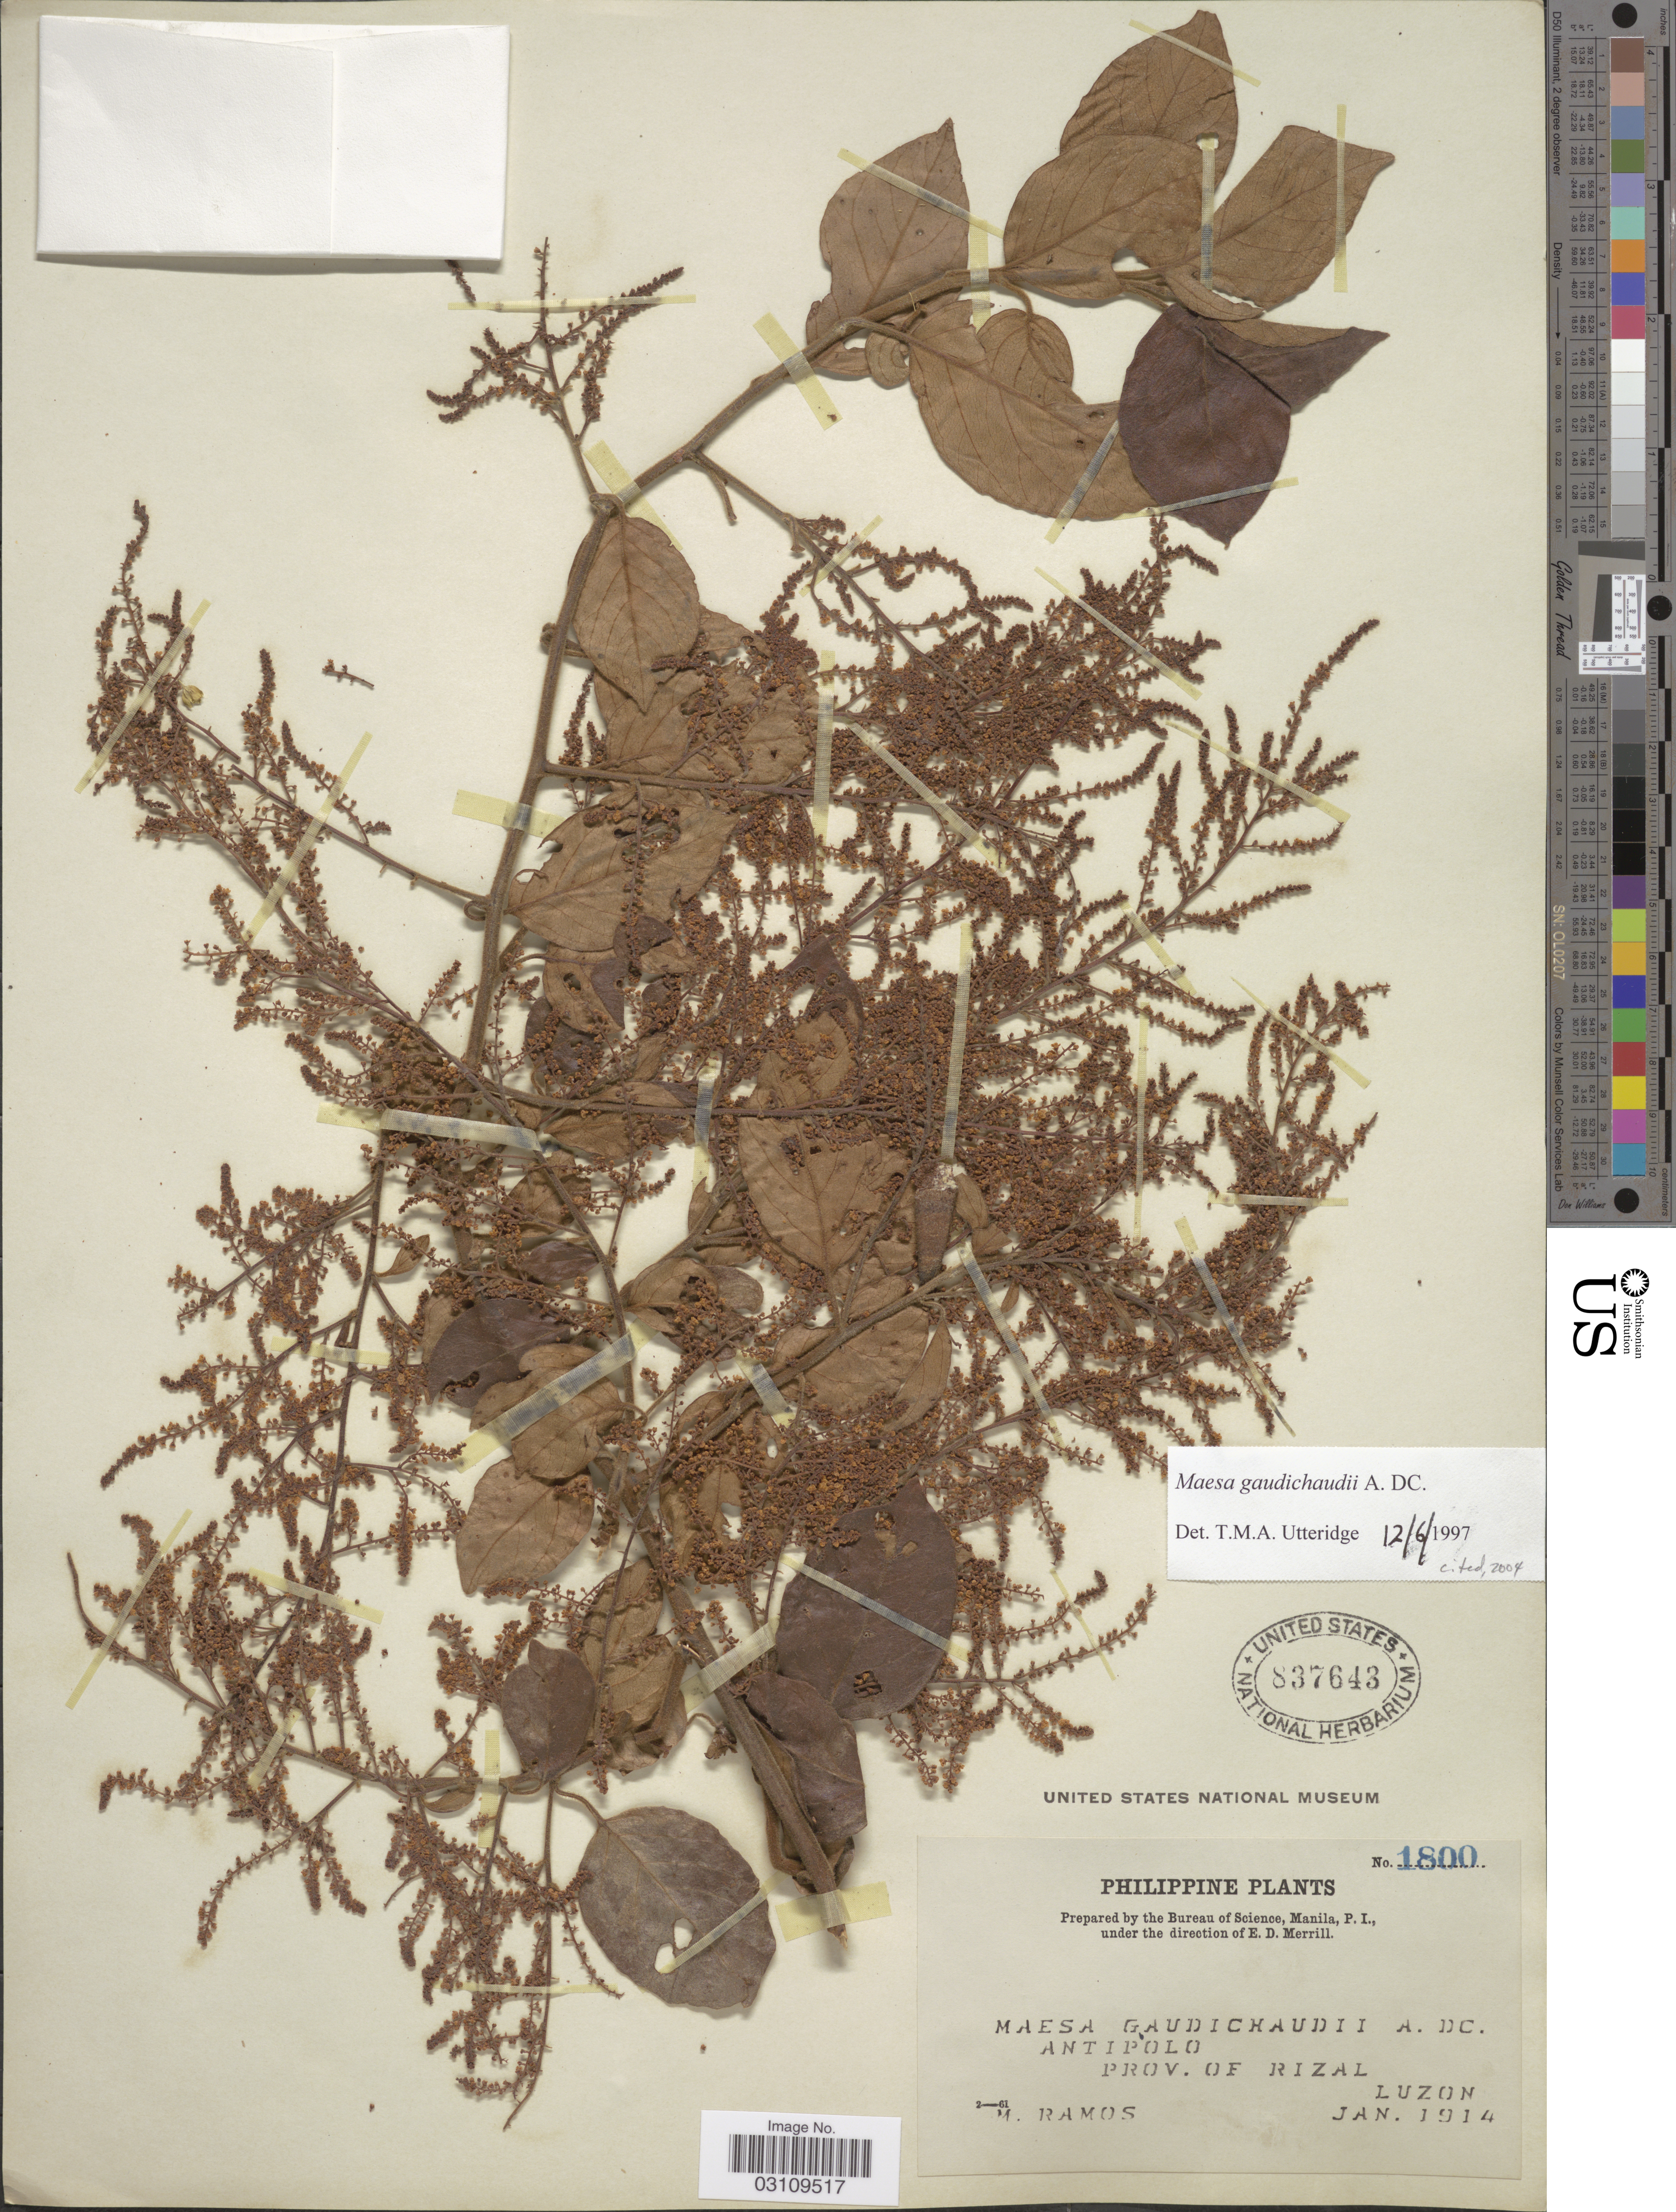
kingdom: Plantae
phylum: Tracheophyta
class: Magnoliopsida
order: Ericales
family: Primulaceae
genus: Maesa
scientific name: Maesa gaudichaudii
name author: A. DC.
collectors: M. Ramos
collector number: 1800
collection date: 1914-01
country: Philippines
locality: Antipolo, Prov. of Rizal, Luzon.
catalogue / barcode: US 837643